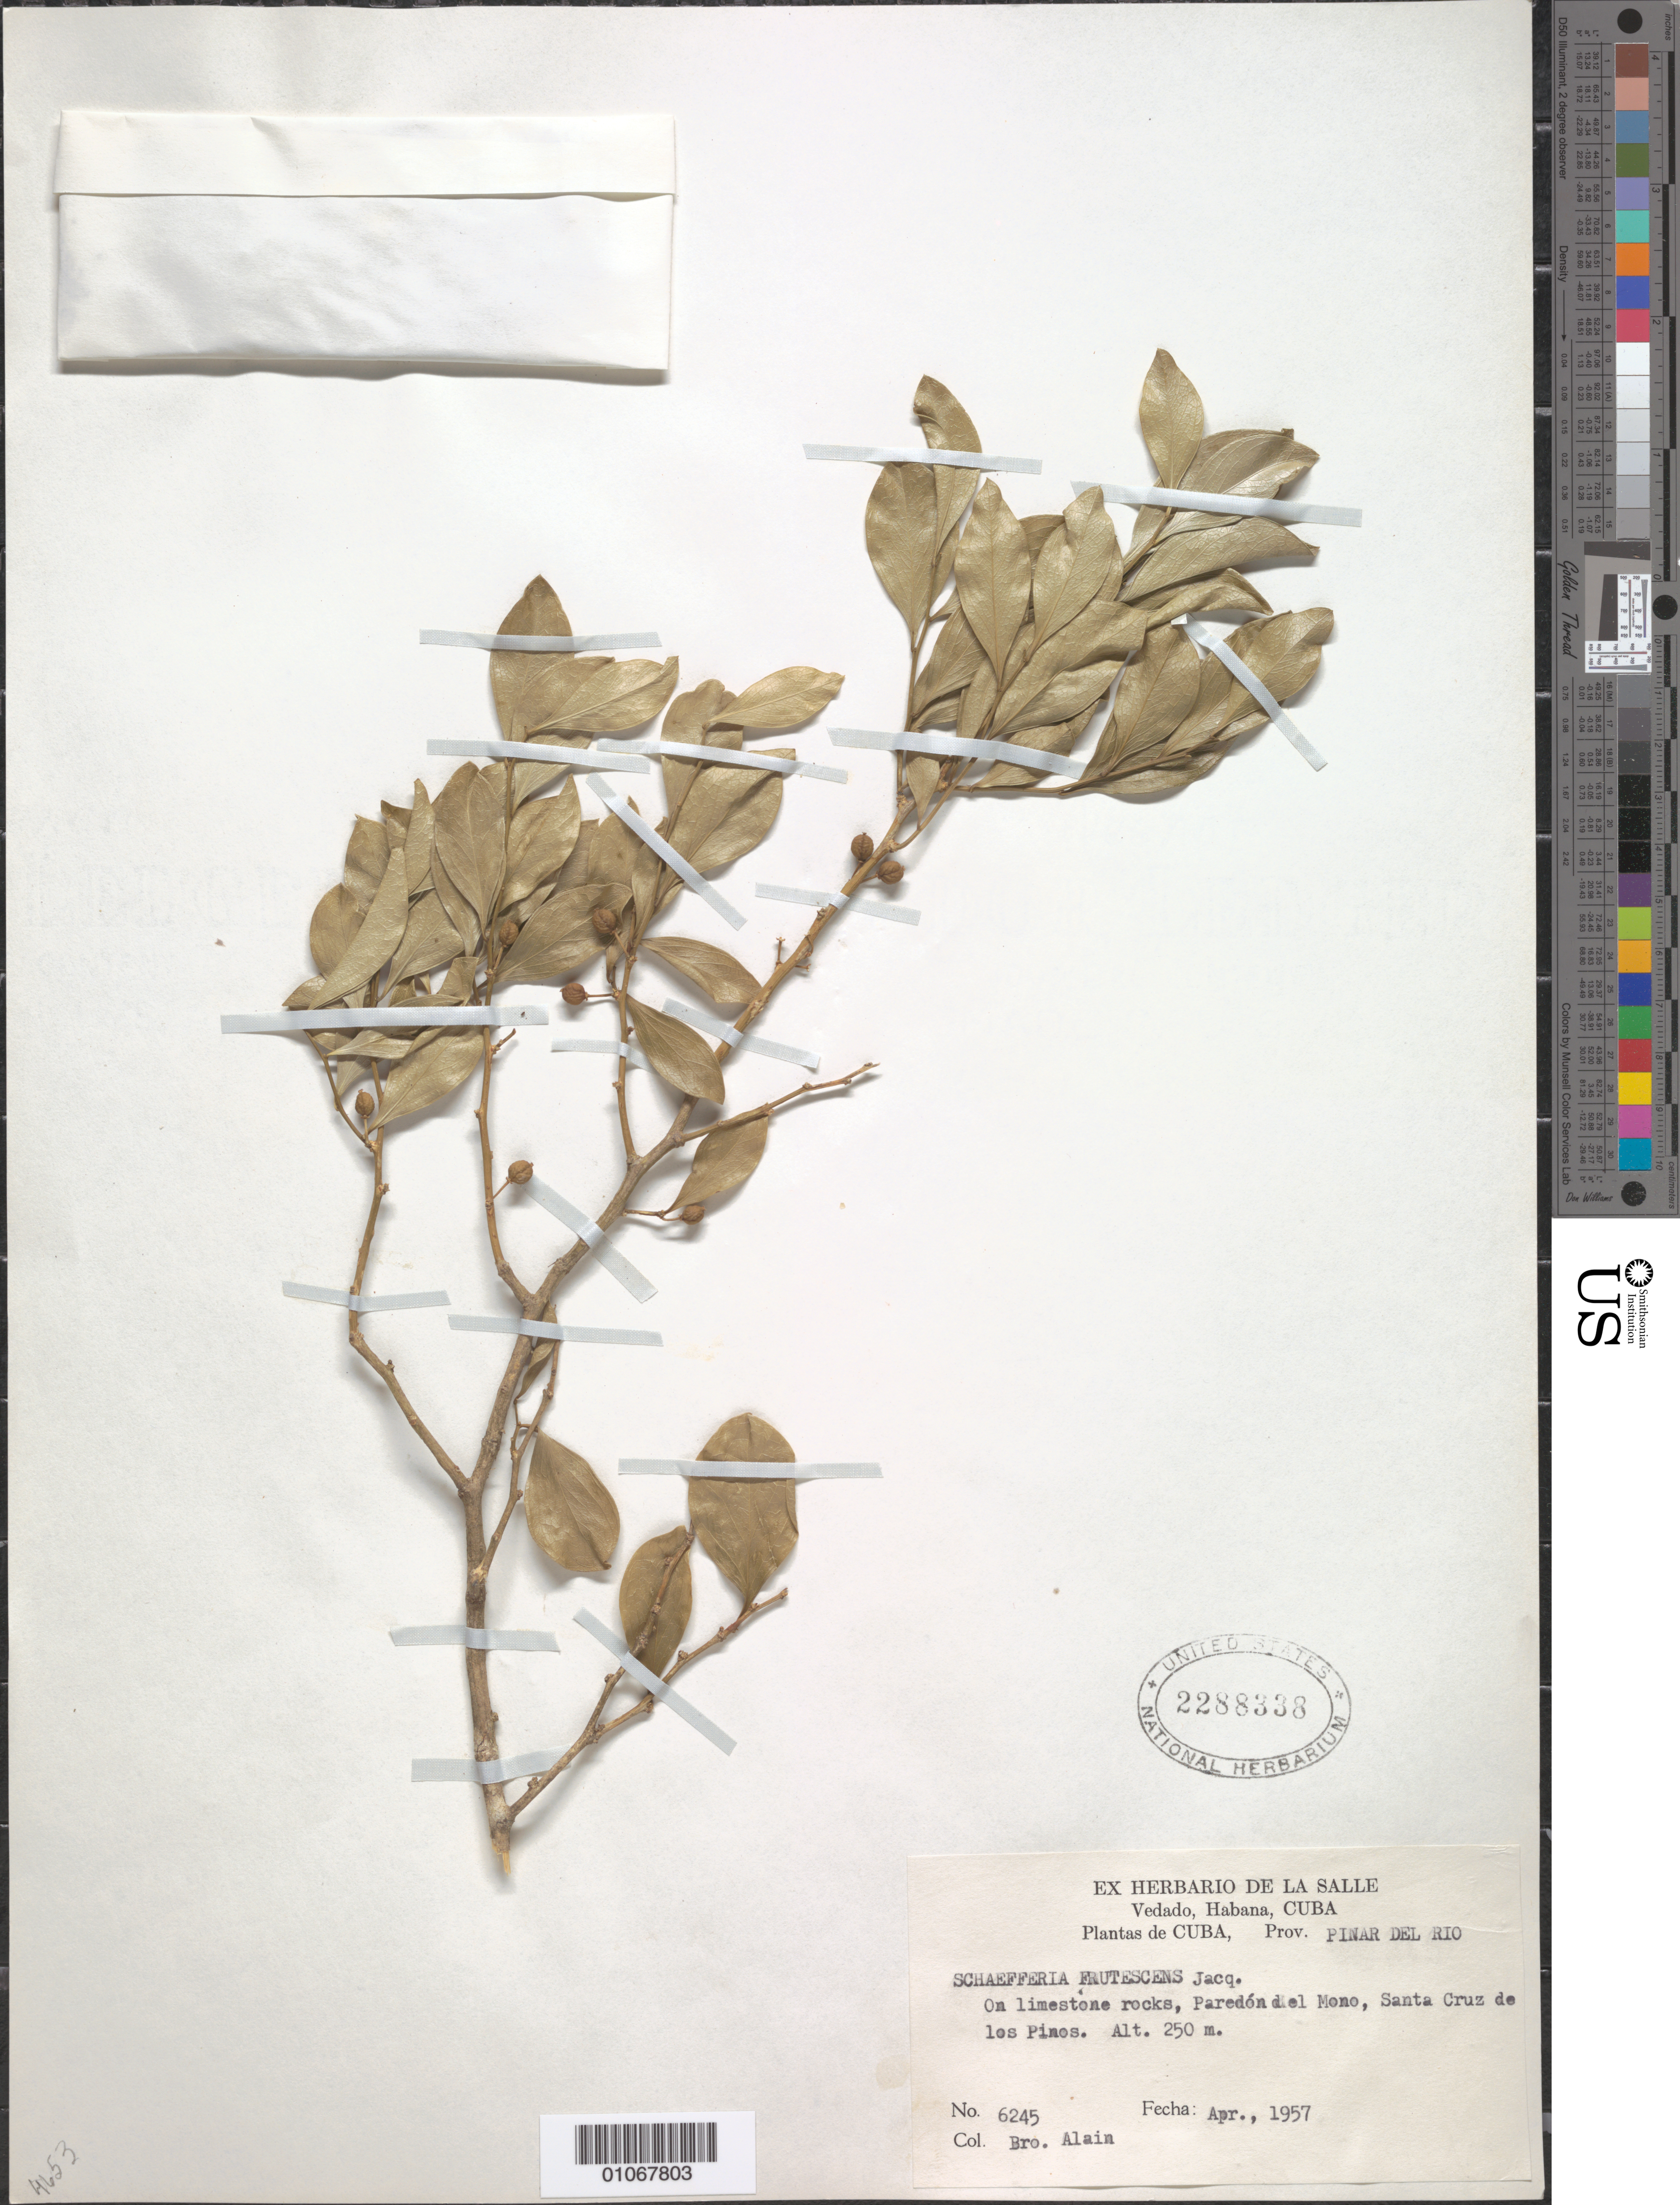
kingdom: Plantae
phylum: Tracheophyta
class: Magnoliopsida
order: Celastrales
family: Celastraceae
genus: Schaefferia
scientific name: Schaefferia frutescens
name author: Jacq.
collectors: A. H. Liogier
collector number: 6245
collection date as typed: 01 Apr 1957 to 31 Apr 1957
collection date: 1957-04-01/1957-04-30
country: Cuba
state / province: Pinar del Rio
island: Cuba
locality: On limestone rocks, Paredon del mono, Santa Cruz de los pinos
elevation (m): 250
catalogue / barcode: US 2288338